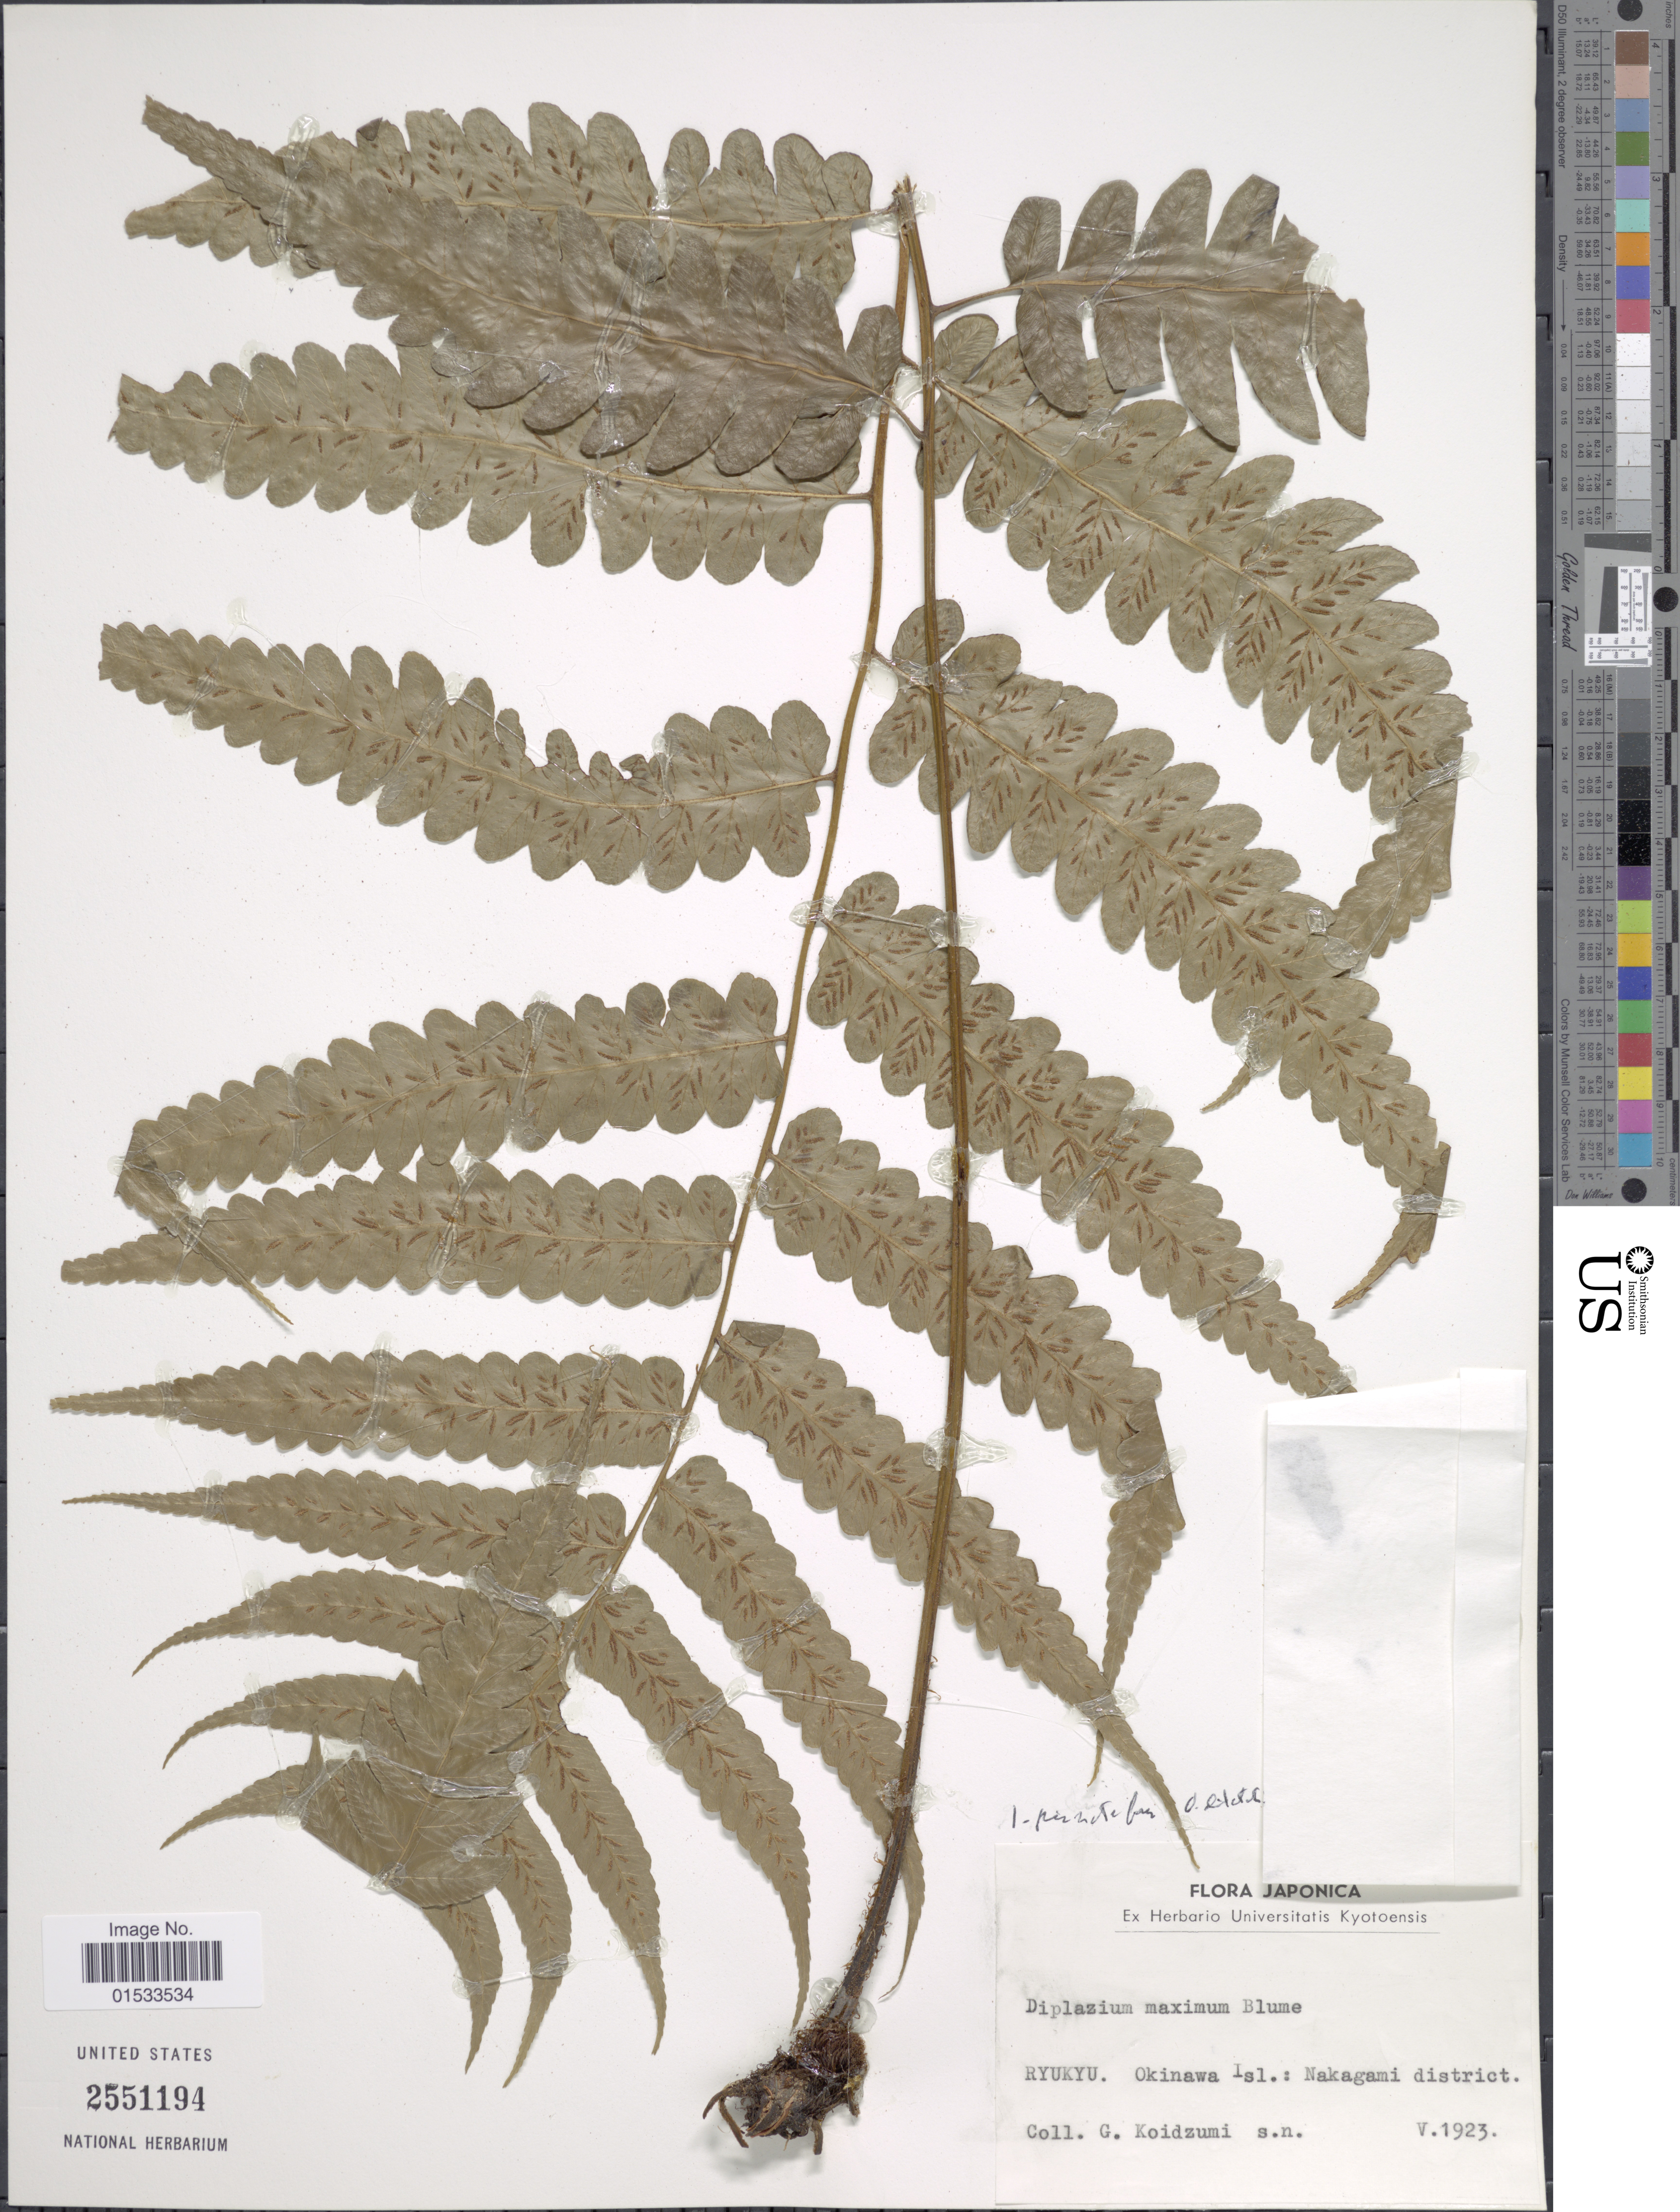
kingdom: Plantae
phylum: Tracheophyta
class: Polypodiopsida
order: Polypodiales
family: Athyriaceae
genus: Diplazium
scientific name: Diplazium dilatatum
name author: Blume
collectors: G. Koidzumi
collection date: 1923-05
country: Japan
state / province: Okinawa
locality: Ryukyu, Okinawa Isl. : Nakagami district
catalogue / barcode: US 2551194